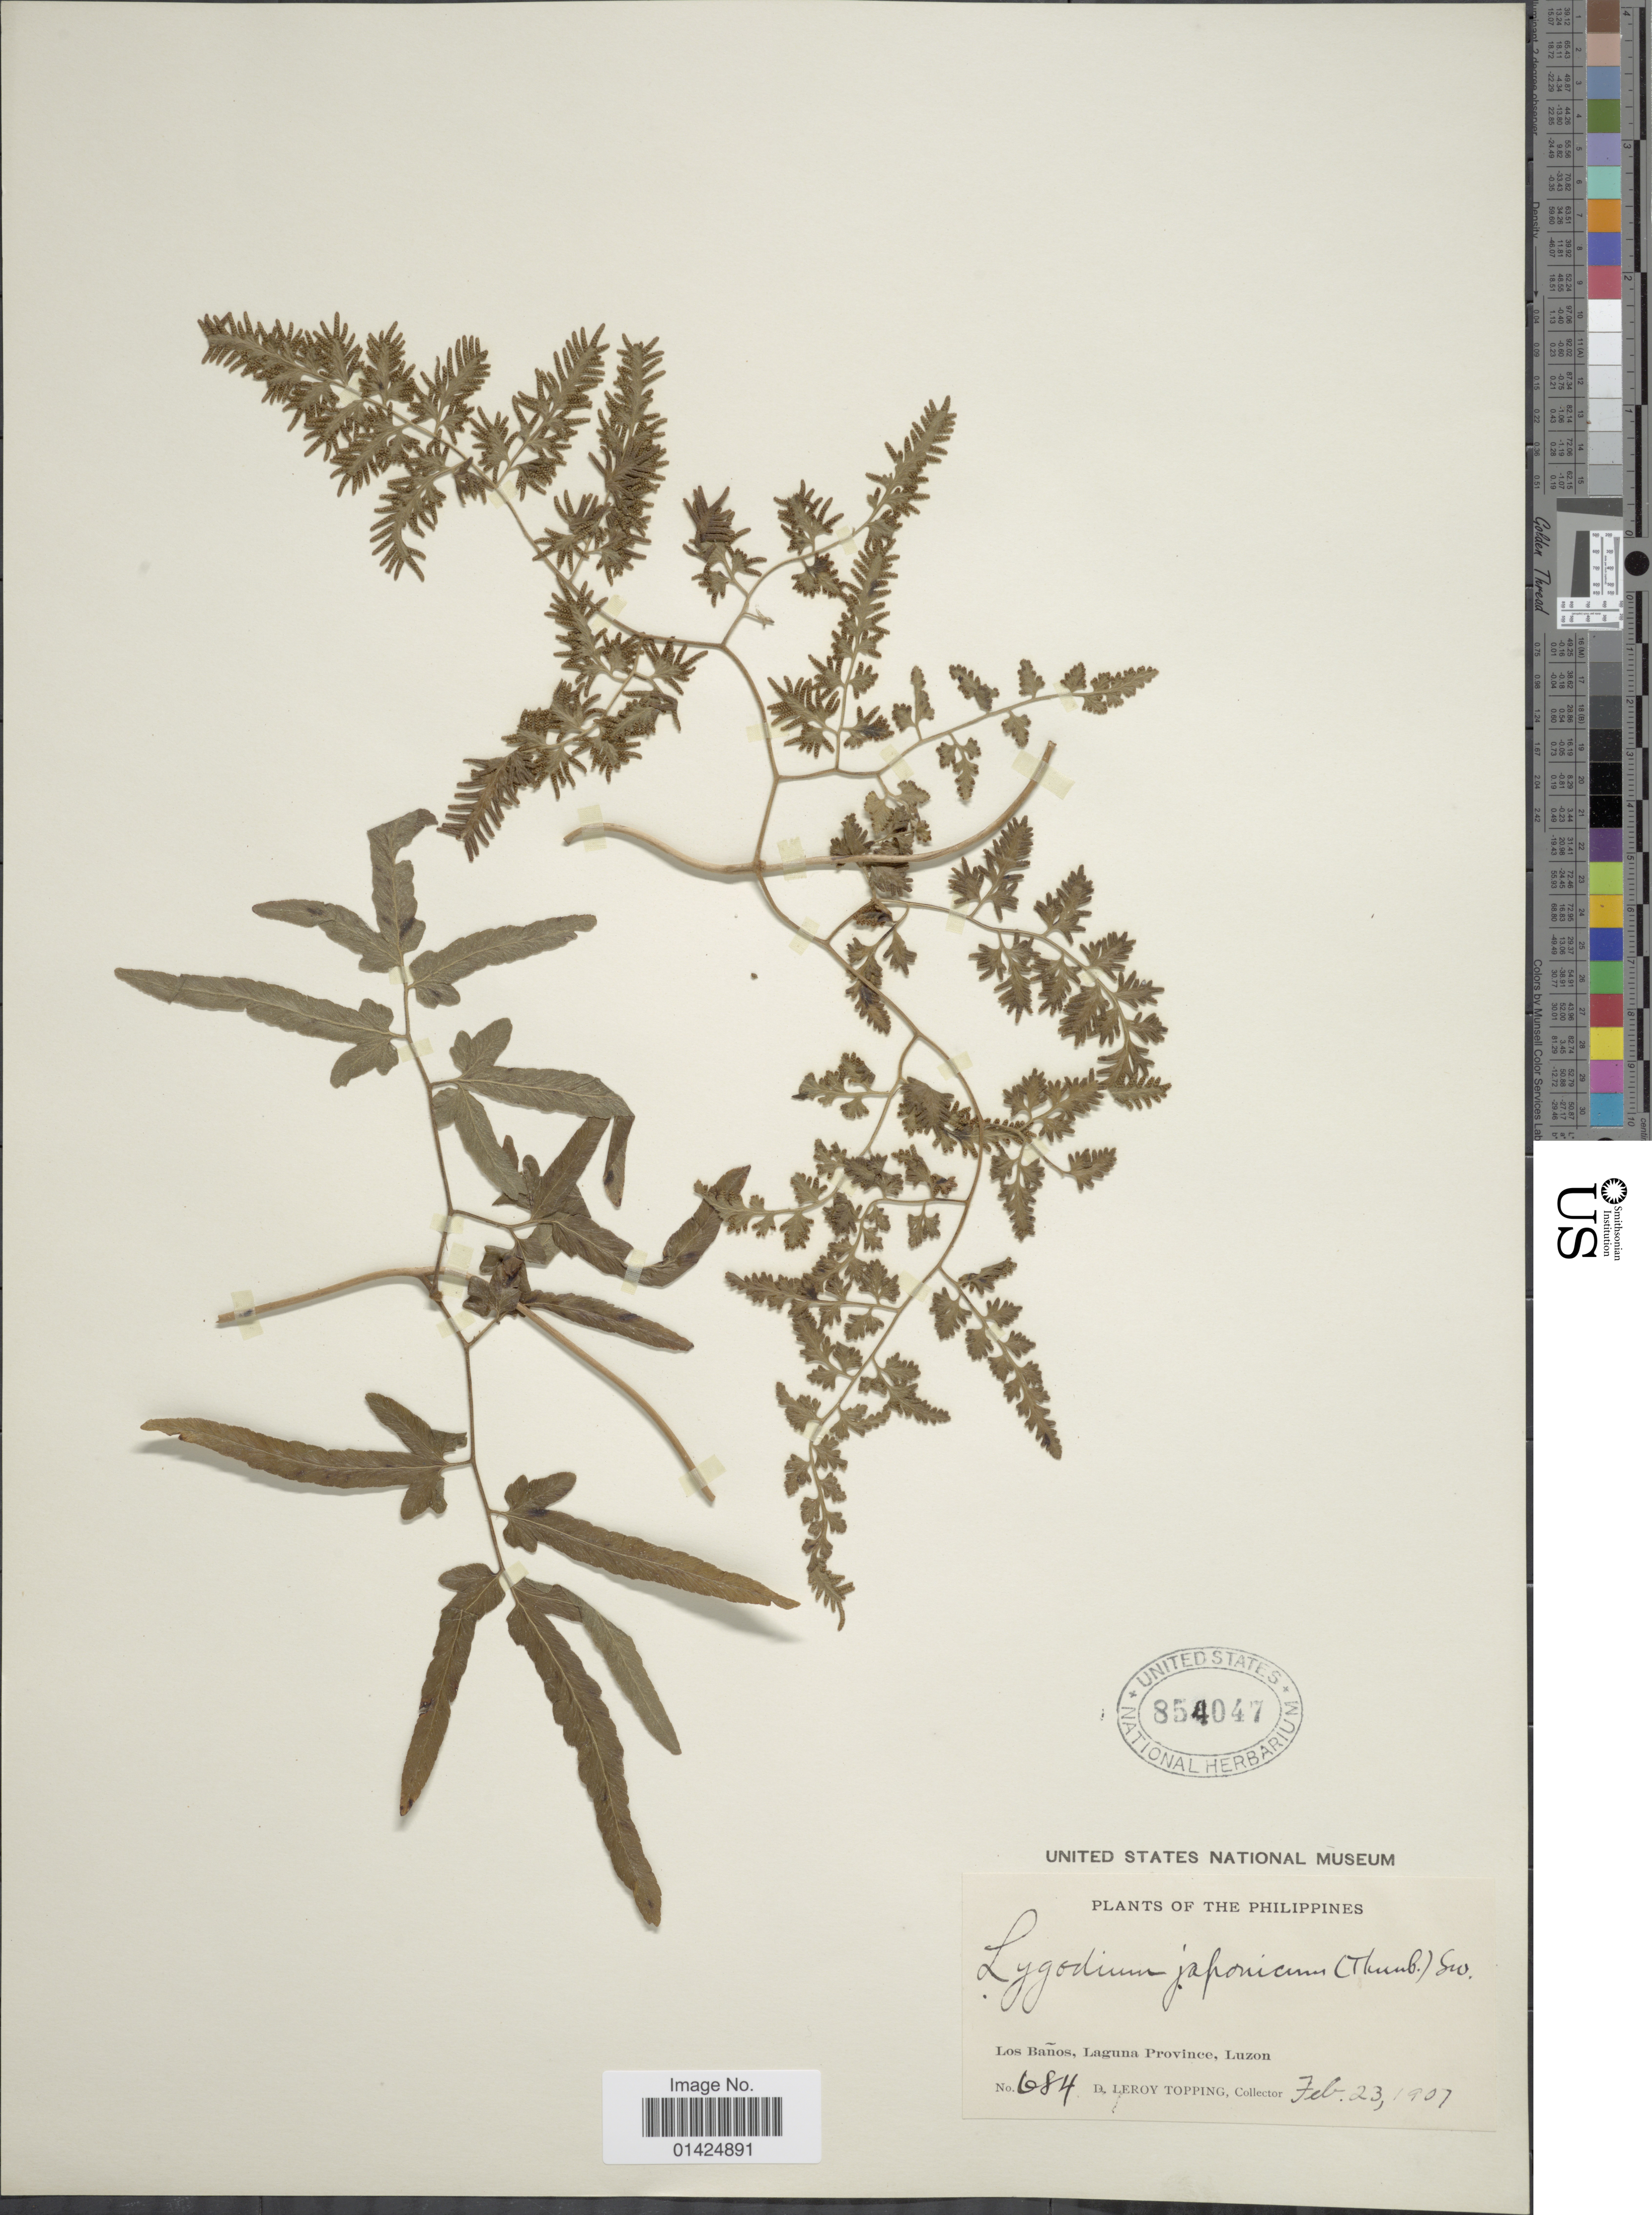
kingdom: Plantae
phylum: Tracheophyta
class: Polypodiopsida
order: Schizaeales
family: Lygodiaceae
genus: Lygodium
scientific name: Lygodium japonicum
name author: (Thunb.) Sw.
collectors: D. L. Topping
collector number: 684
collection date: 1907-02-23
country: Philippines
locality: Los Baños, Laguna Province, Luzon.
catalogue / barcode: US 854047